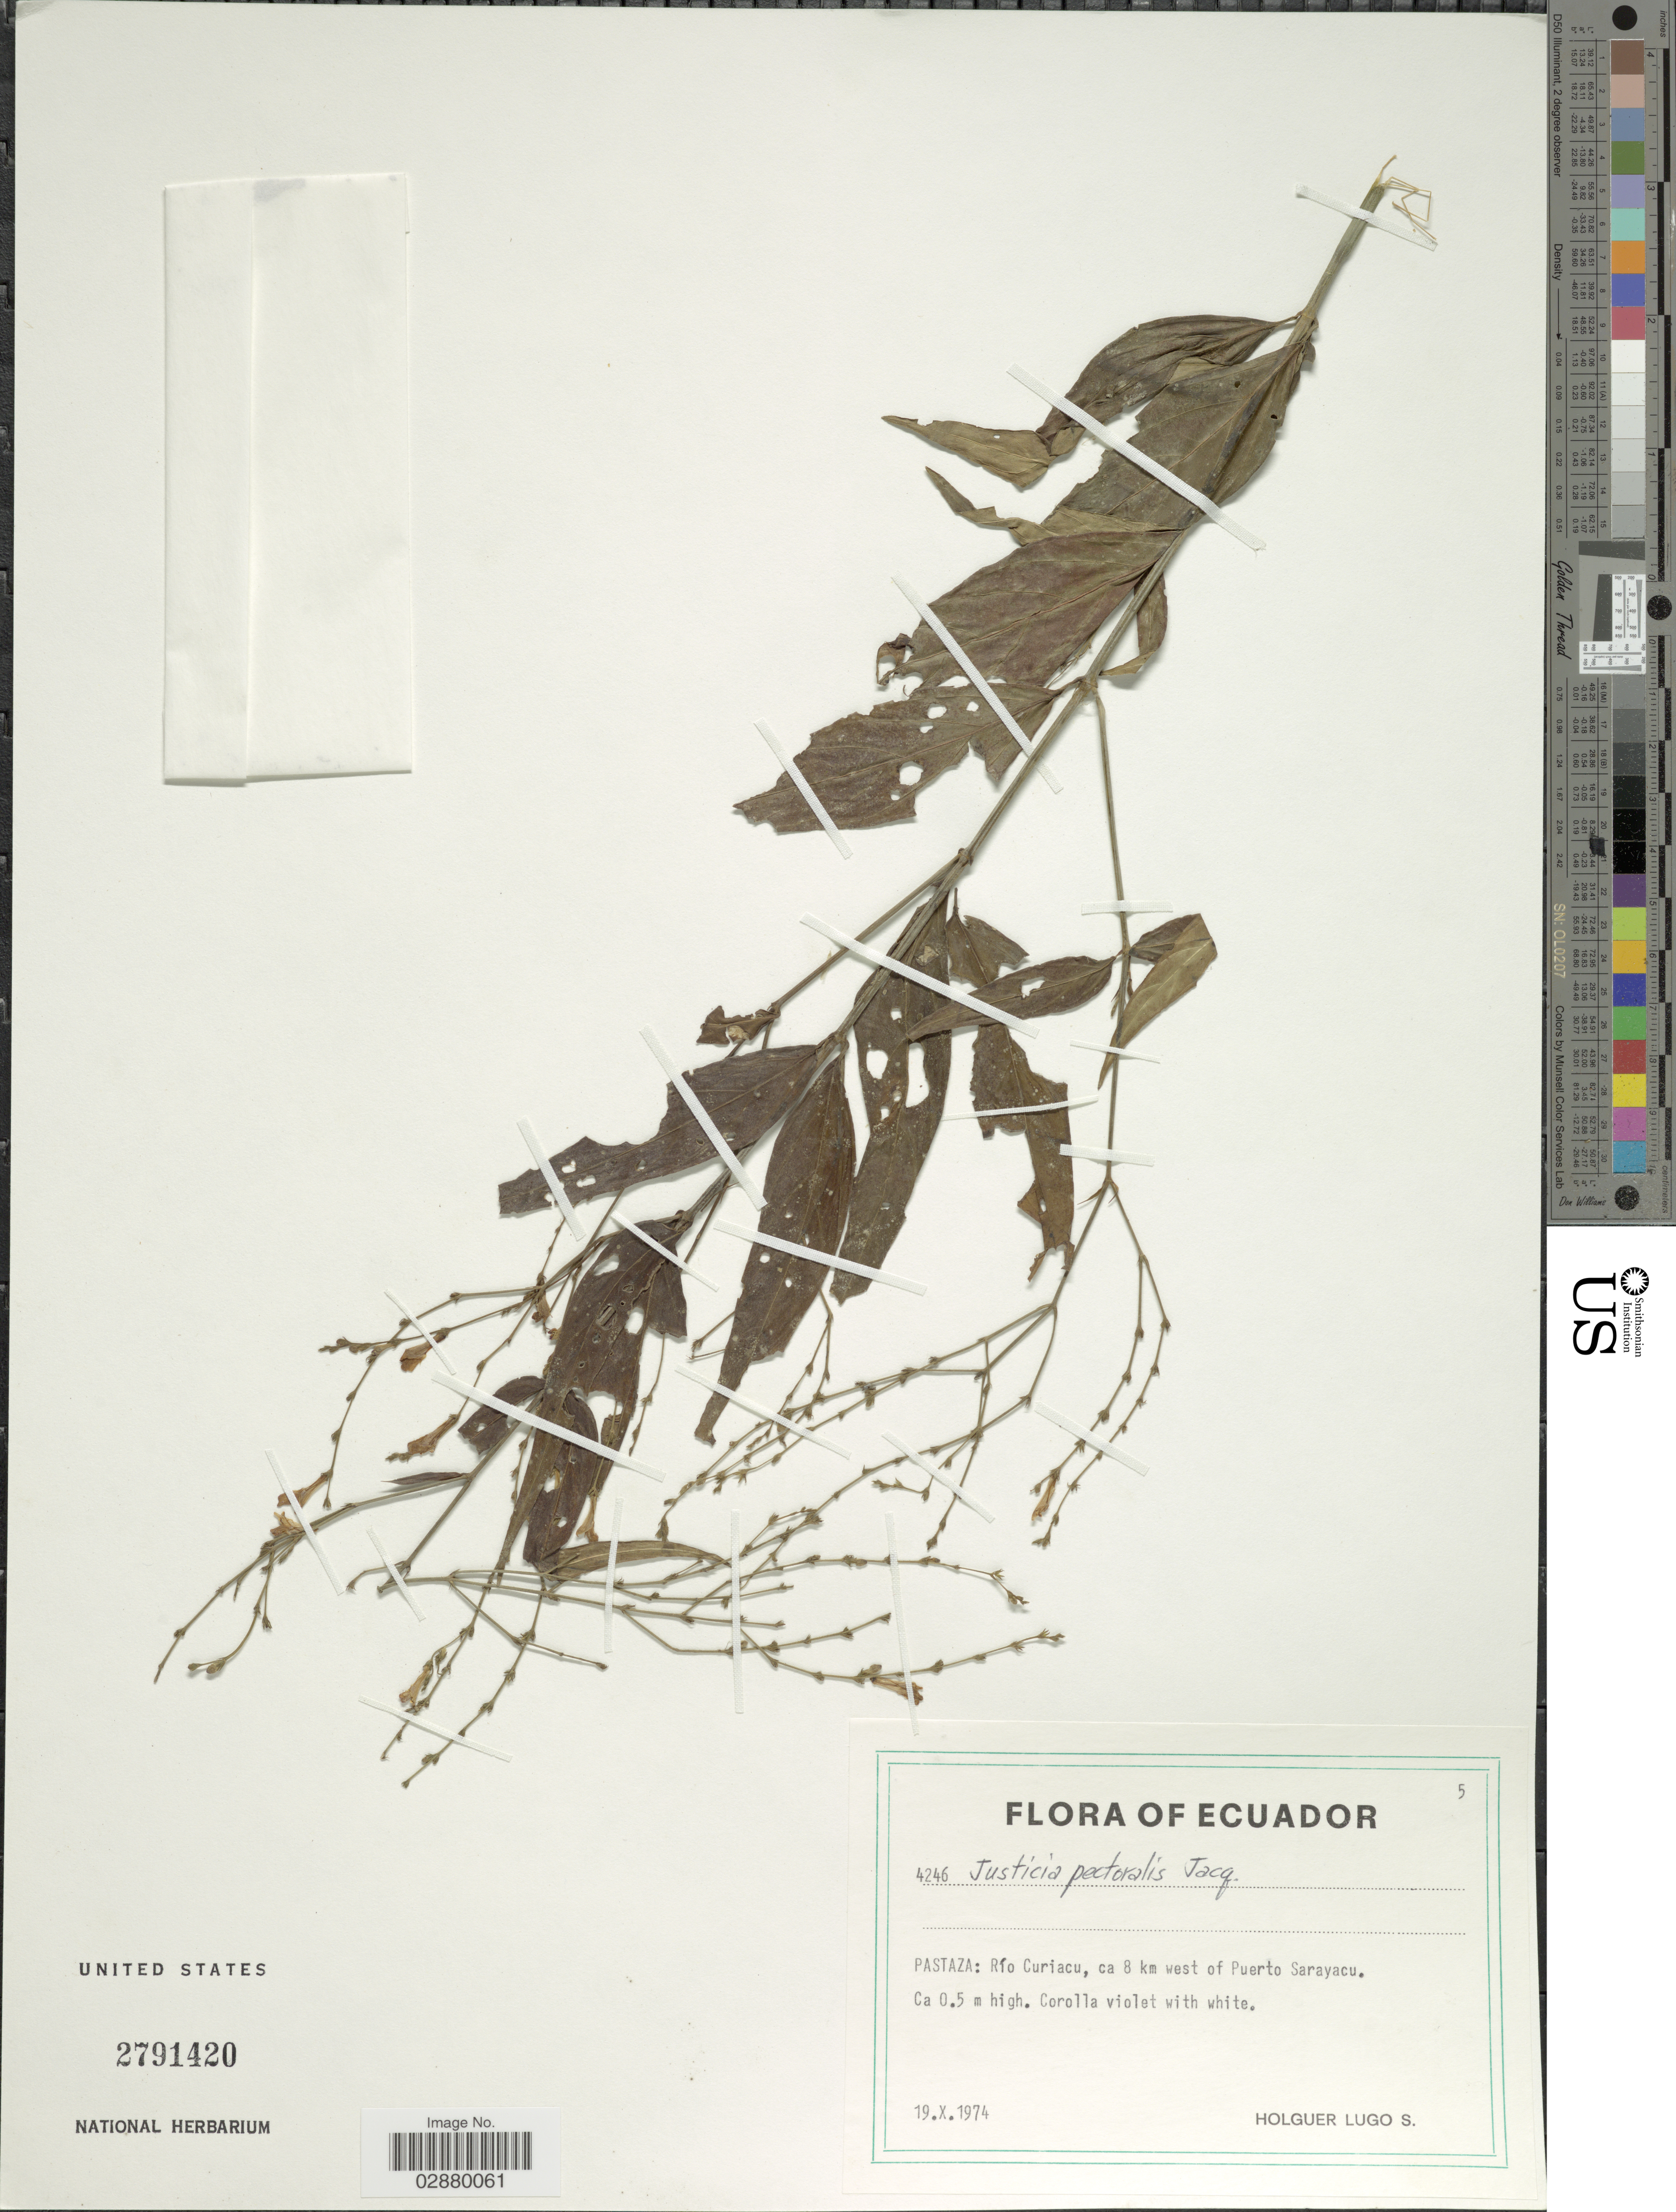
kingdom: Plantae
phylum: Tracheophyta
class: Magnoliopsida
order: Lamiales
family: Acanthaceae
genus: Justicia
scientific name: Justicia pectoralis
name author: Jacq.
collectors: H. Lugo S.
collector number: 4246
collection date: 1974-10-19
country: Ecuador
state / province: Pastaza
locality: Río Curiacu, ca 8 km west of Puerto Sarayacu.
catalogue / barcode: US 2791420